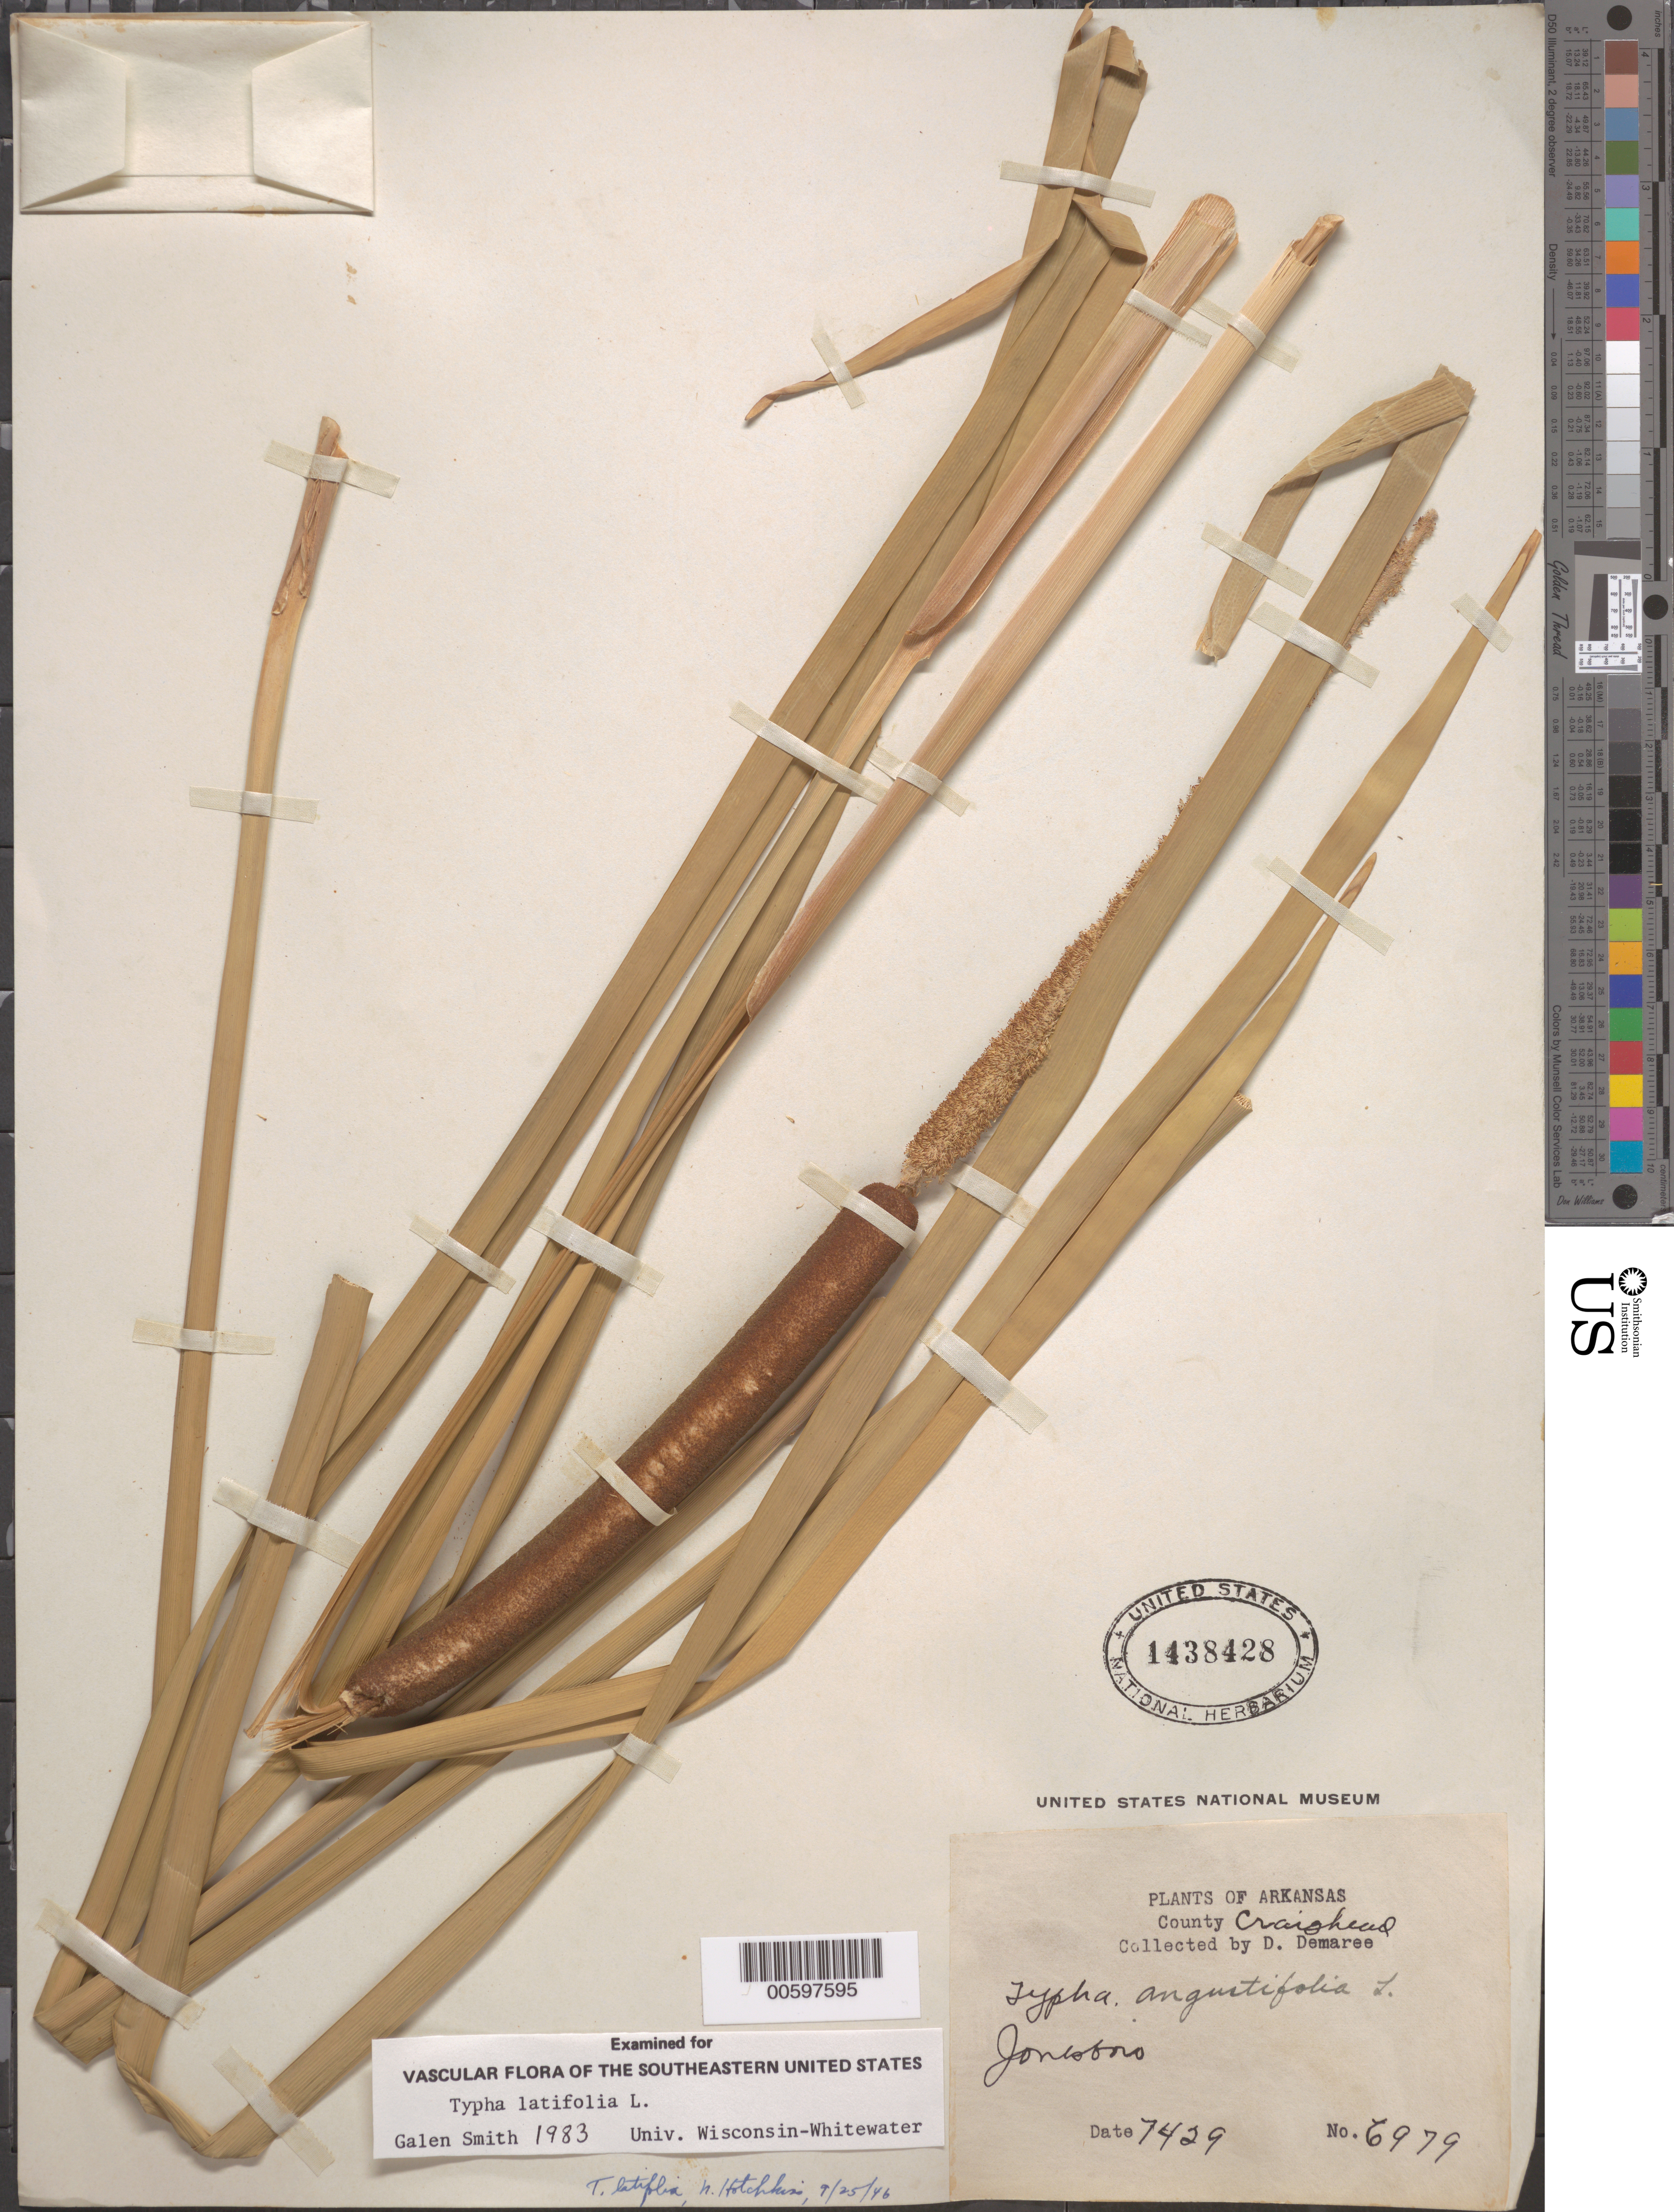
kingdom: Plantae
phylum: Tracheophyta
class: Liliopsida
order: Poales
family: Typhaceae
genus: Typha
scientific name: Typha latifolia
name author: L.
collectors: D. Demaree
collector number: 7429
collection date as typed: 04 Aug 1929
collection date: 1929-08-04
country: United States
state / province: Arkansas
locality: Jonesboro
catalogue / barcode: US 1438428